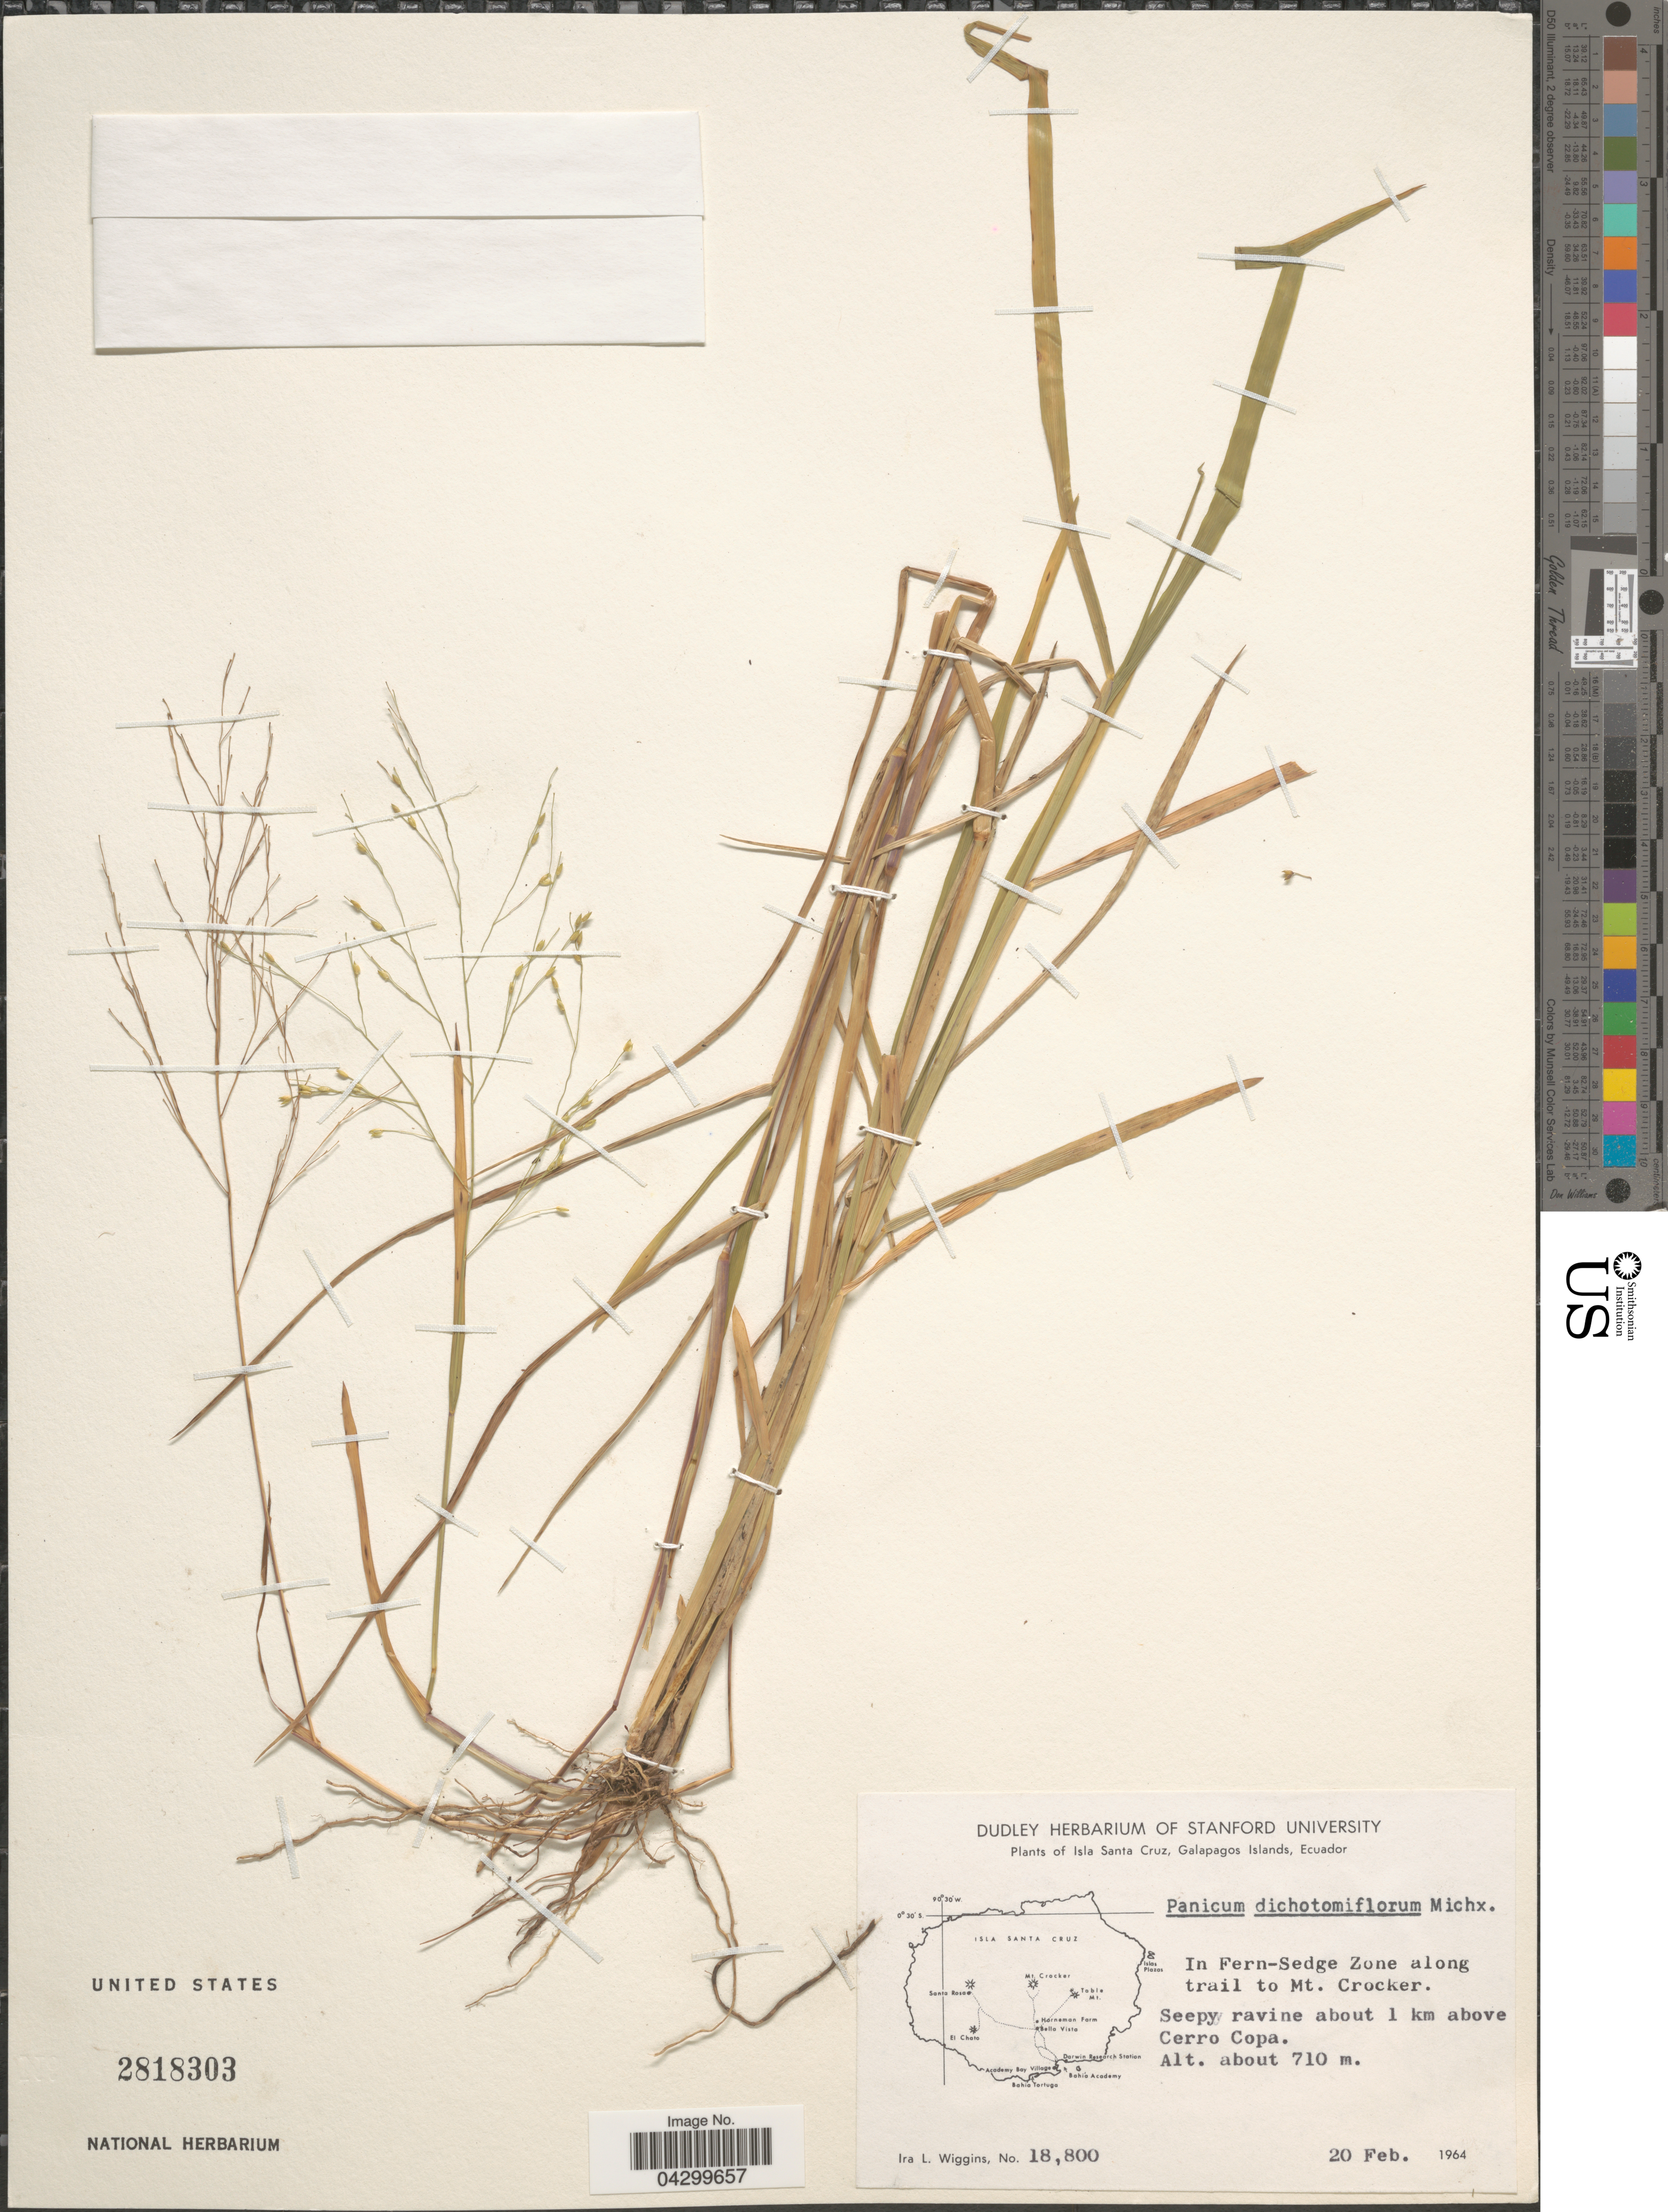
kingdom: Plantae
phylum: Tracheophyta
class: Liliopsida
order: Poales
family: Poaceae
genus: Panicum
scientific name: Panicum dichotomiflorum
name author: Michx.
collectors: I. L. Wiggins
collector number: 18,800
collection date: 1964-02-20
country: Ecuador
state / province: Colón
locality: Isla Santa Cruz, Galapagos Islands. In Fern-Sedge Zone along trail to Mt. Crocker. Seepy ravine about 1 km above Cerro Copa.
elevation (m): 710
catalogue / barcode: US 2818303